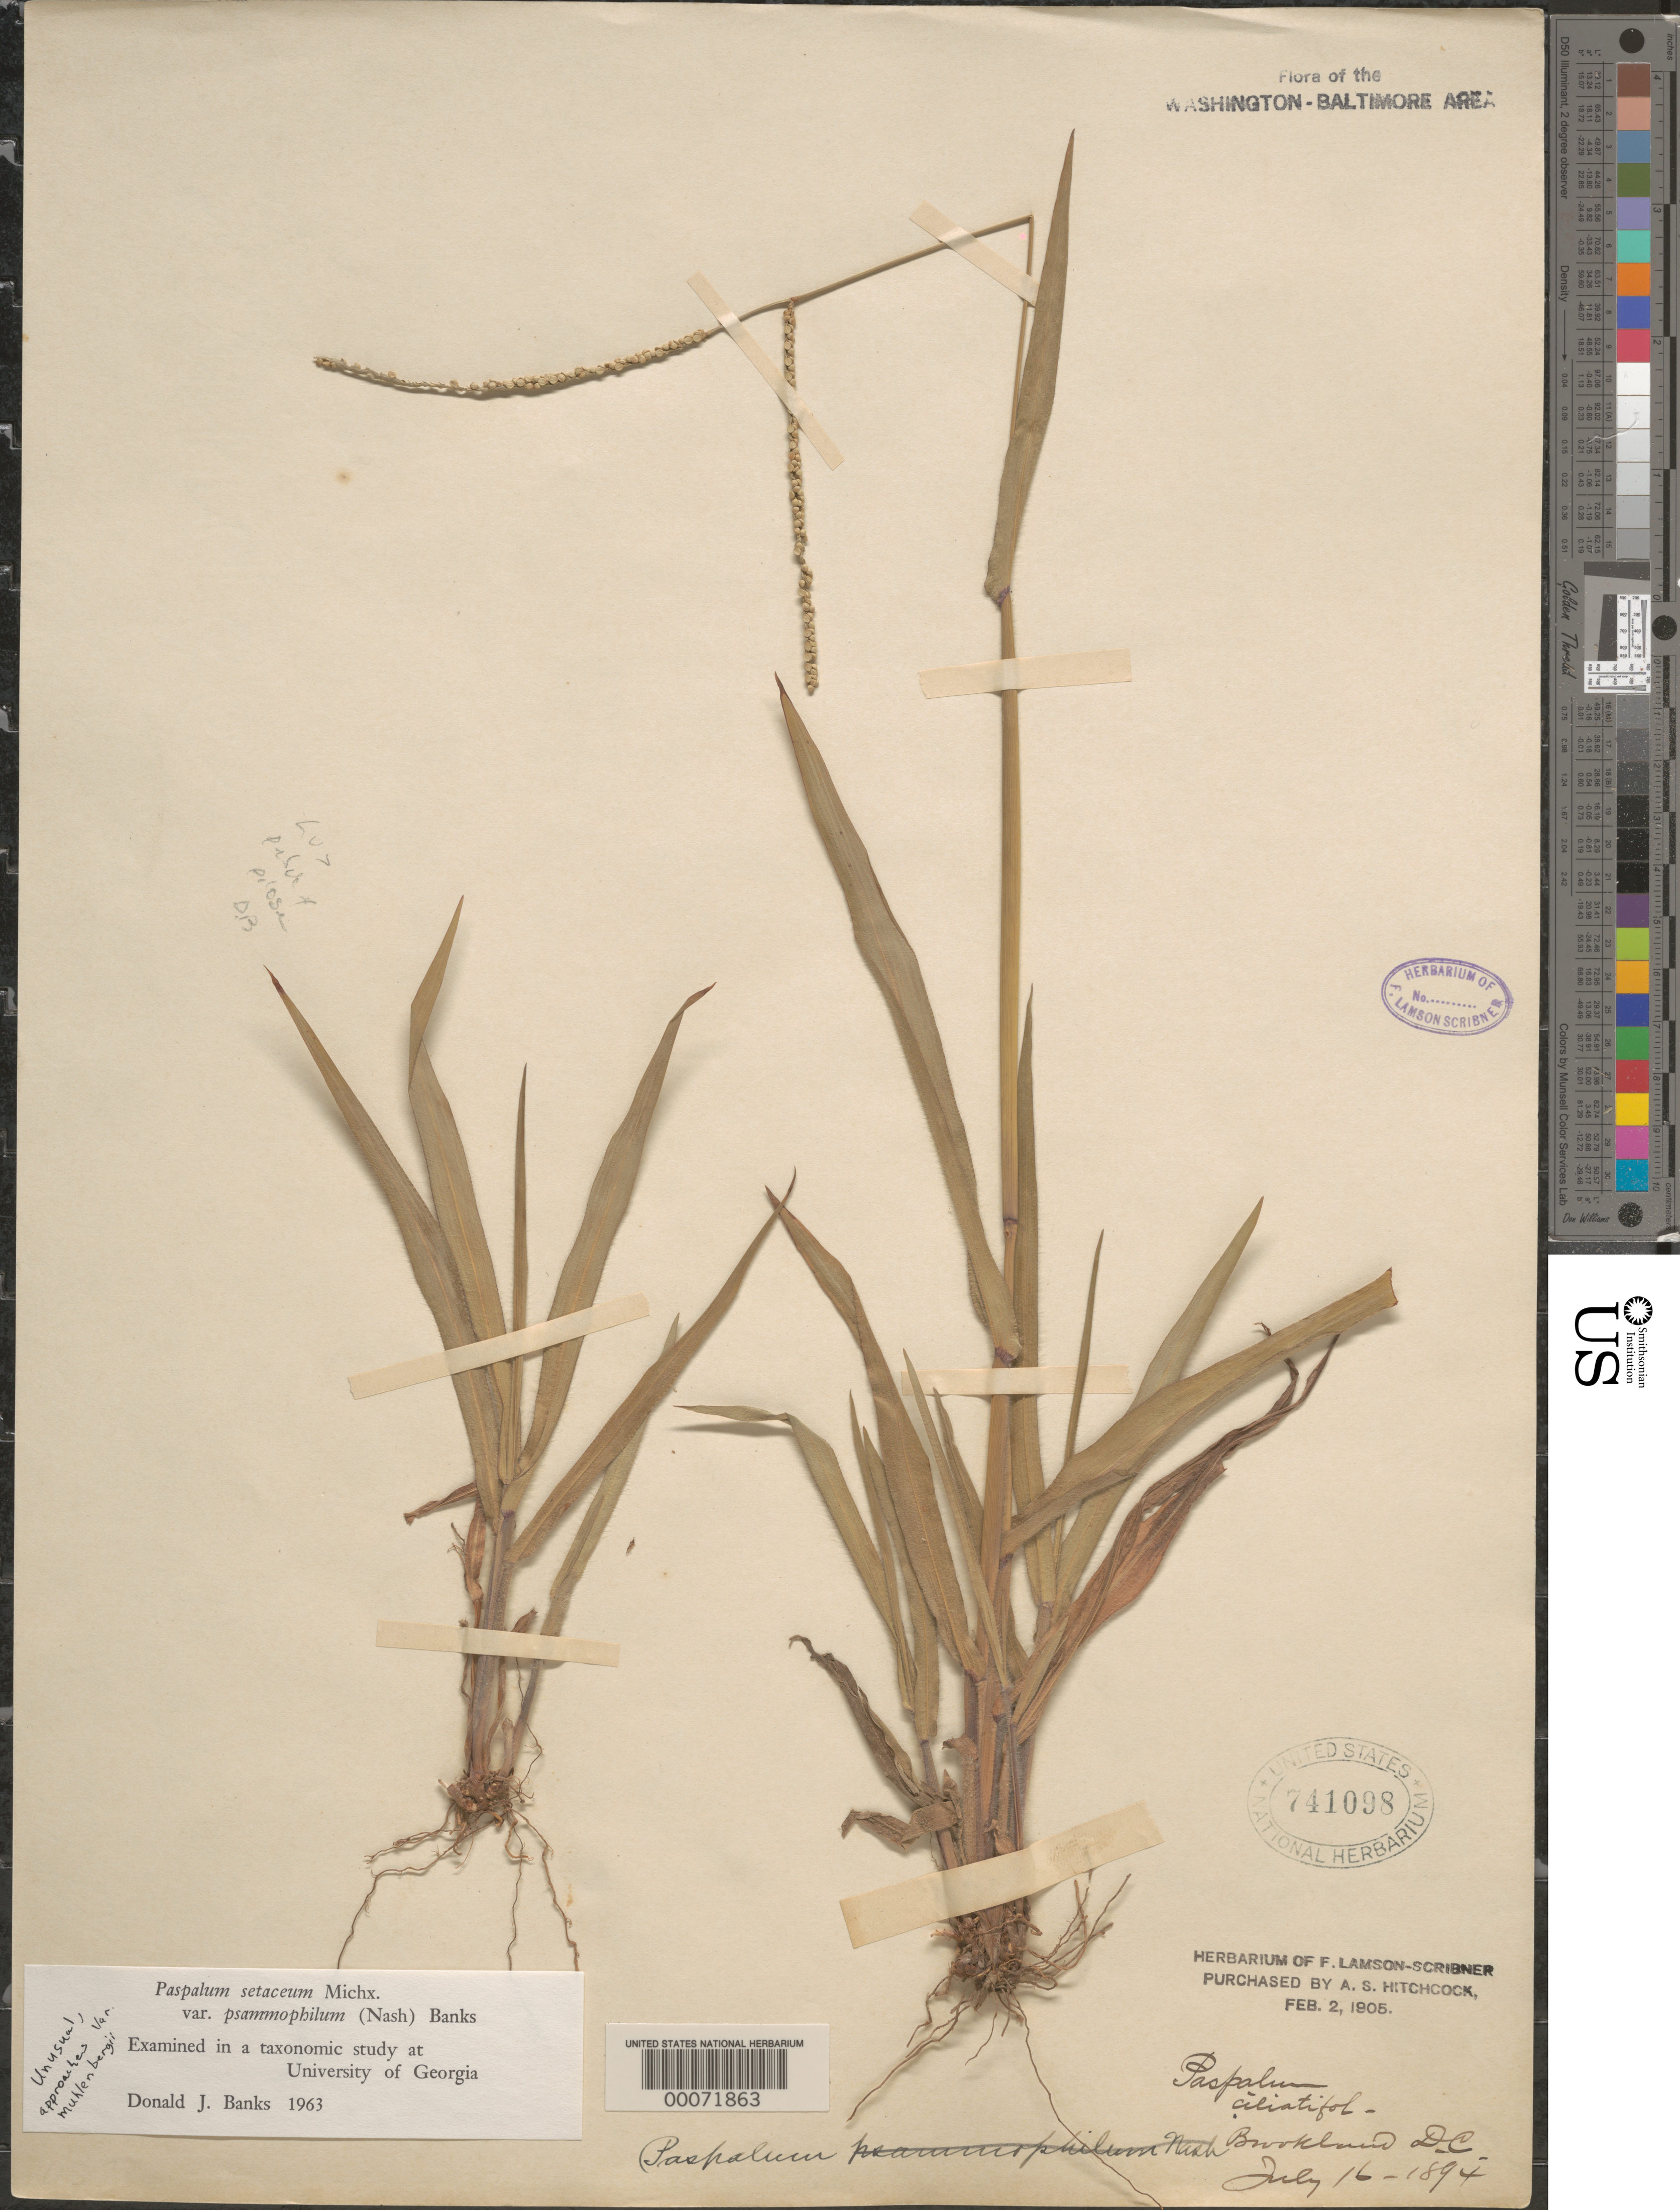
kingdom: Plantae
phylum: Tracheophyta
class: Liliopsida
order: Poales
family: Poaceae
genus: Paspalum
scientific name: Paspalum setaceum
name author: Michx.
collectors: F. L. Scribner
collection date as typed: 16 Jul 1894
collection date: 1894-07-16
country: United States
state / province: District of Columbia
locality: Brookland, DC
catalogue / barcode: US 741098